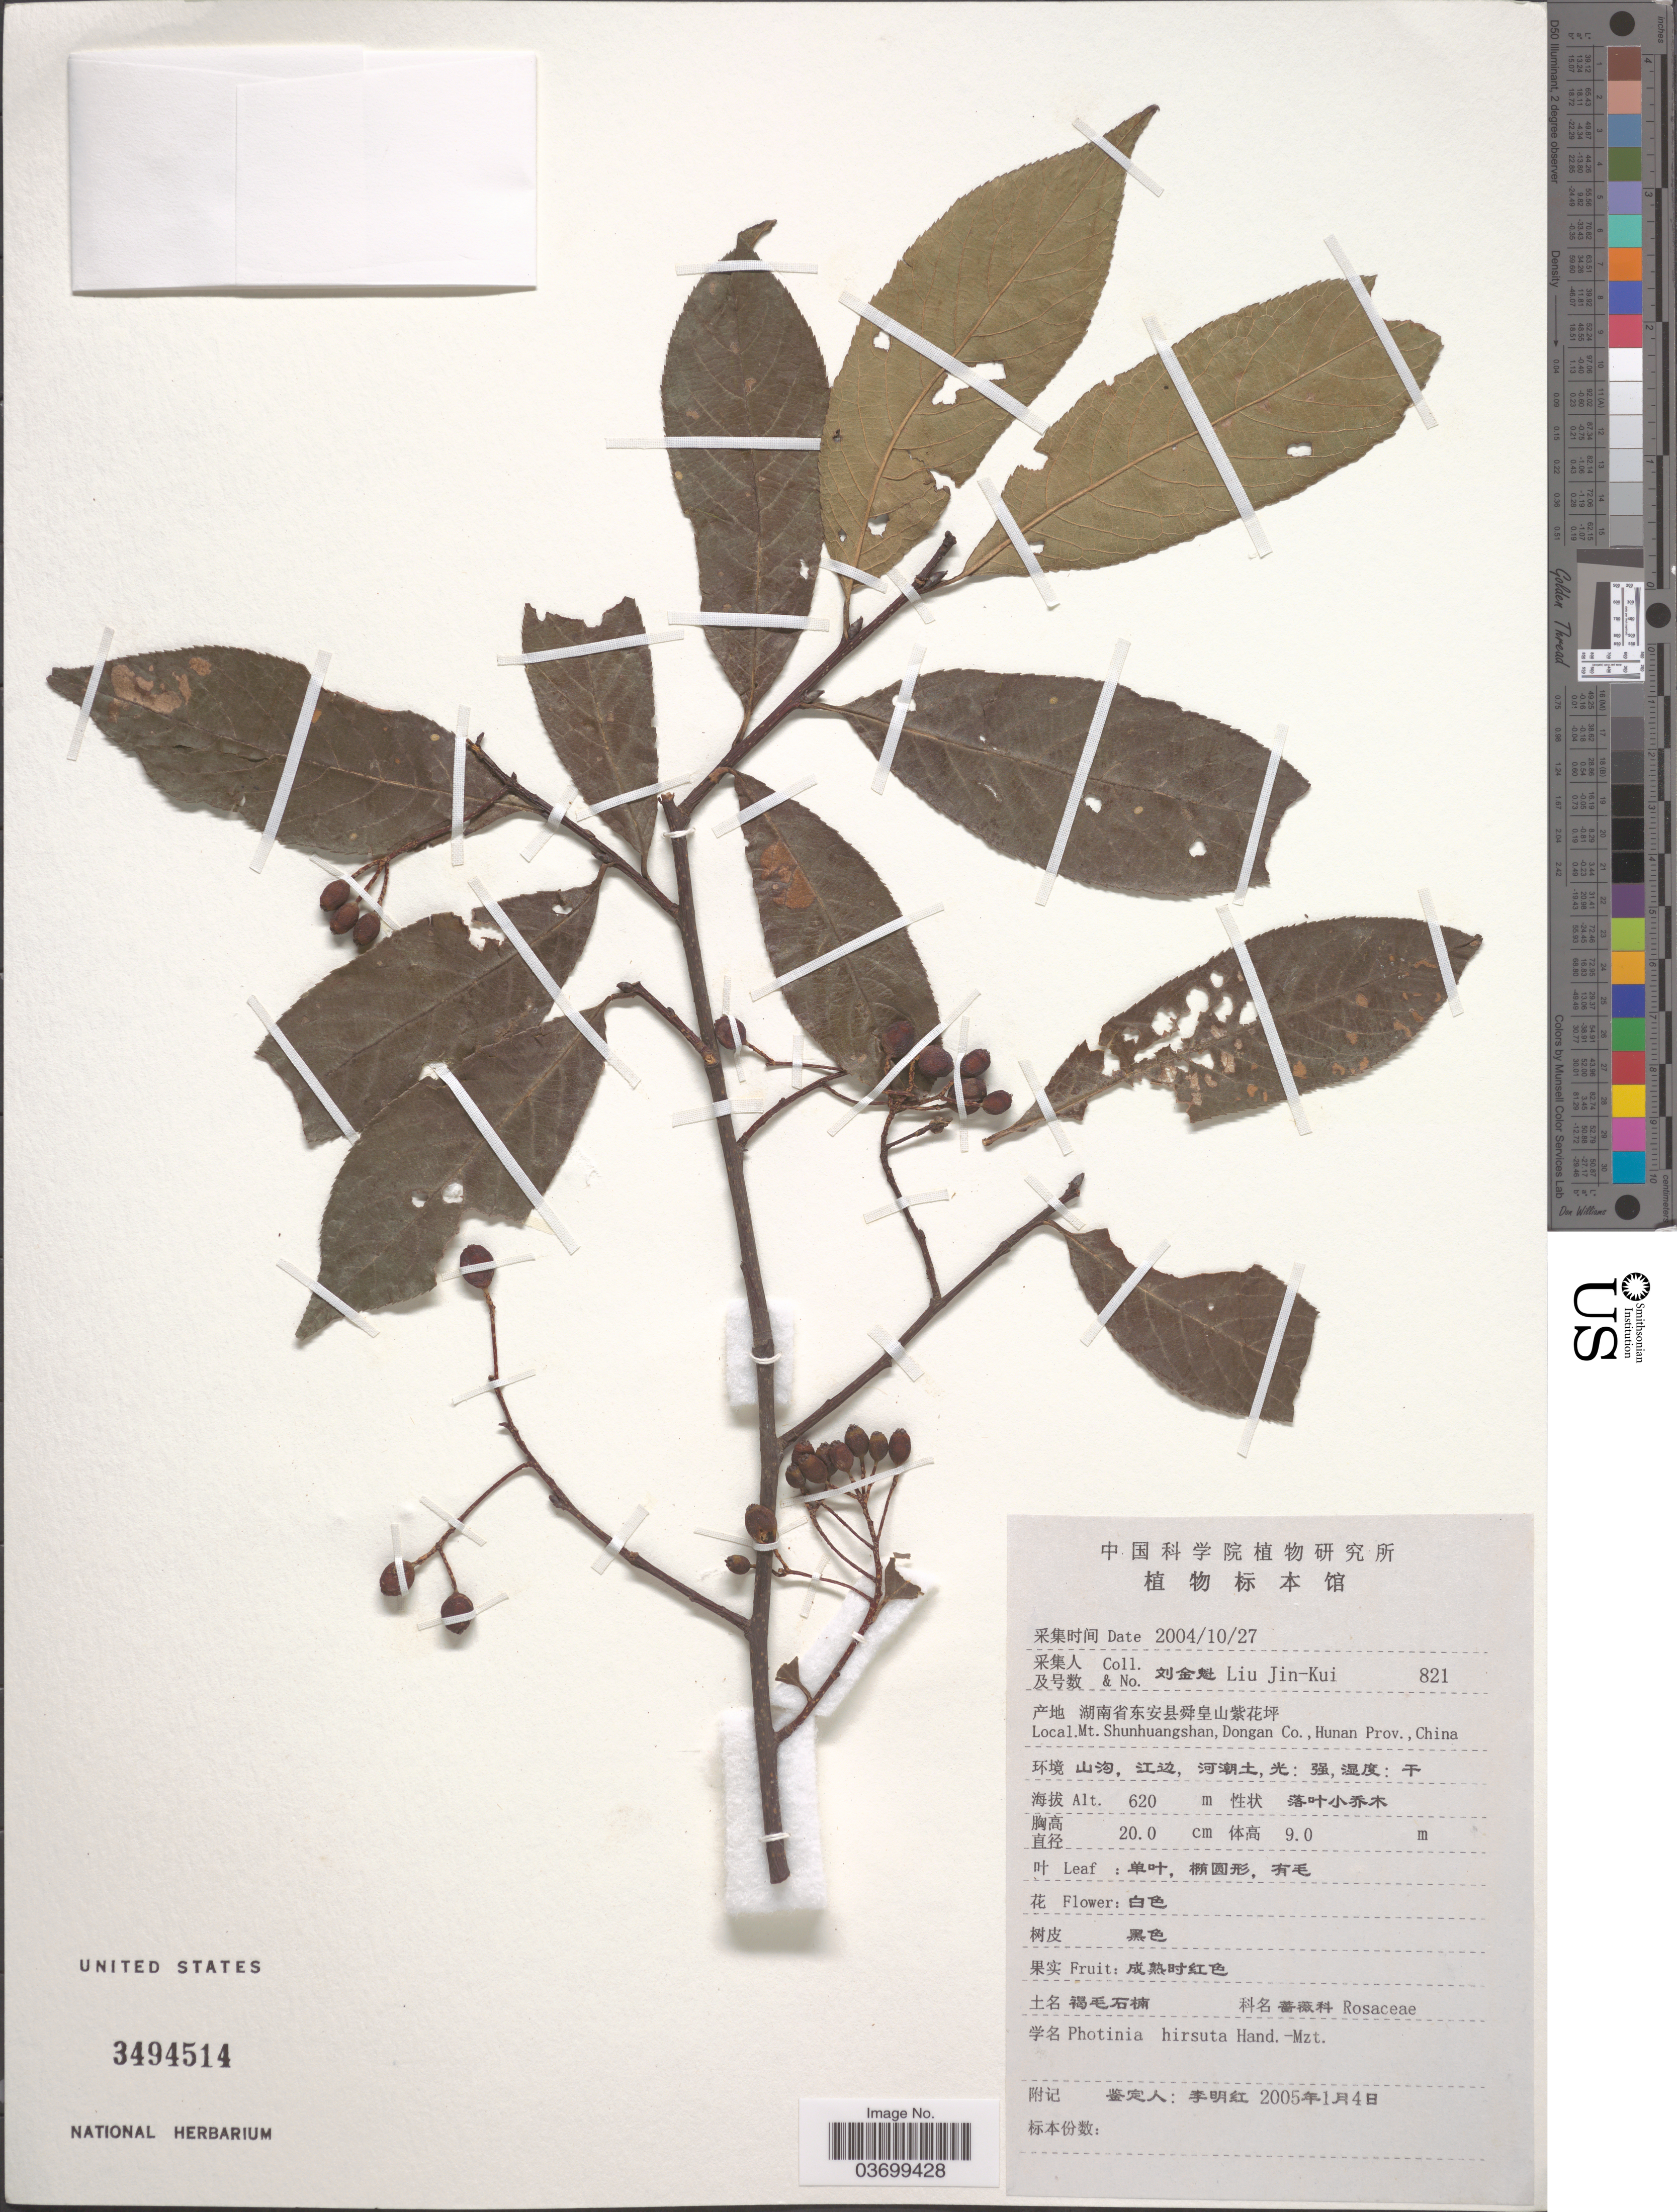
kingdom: Plantae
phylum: Tracheophyta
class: Magnoliopsida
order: Rosales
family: Rosaceae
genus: Photinia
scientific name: Photinia hirsuta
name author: Hand.-Mazz.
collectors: Liu Jin-Kui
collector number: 821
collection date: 2004-10-27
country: China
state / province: Hunan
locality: Mt. Shunhuangshan, Dongan Co.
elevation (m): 620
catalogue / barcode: US 3494514